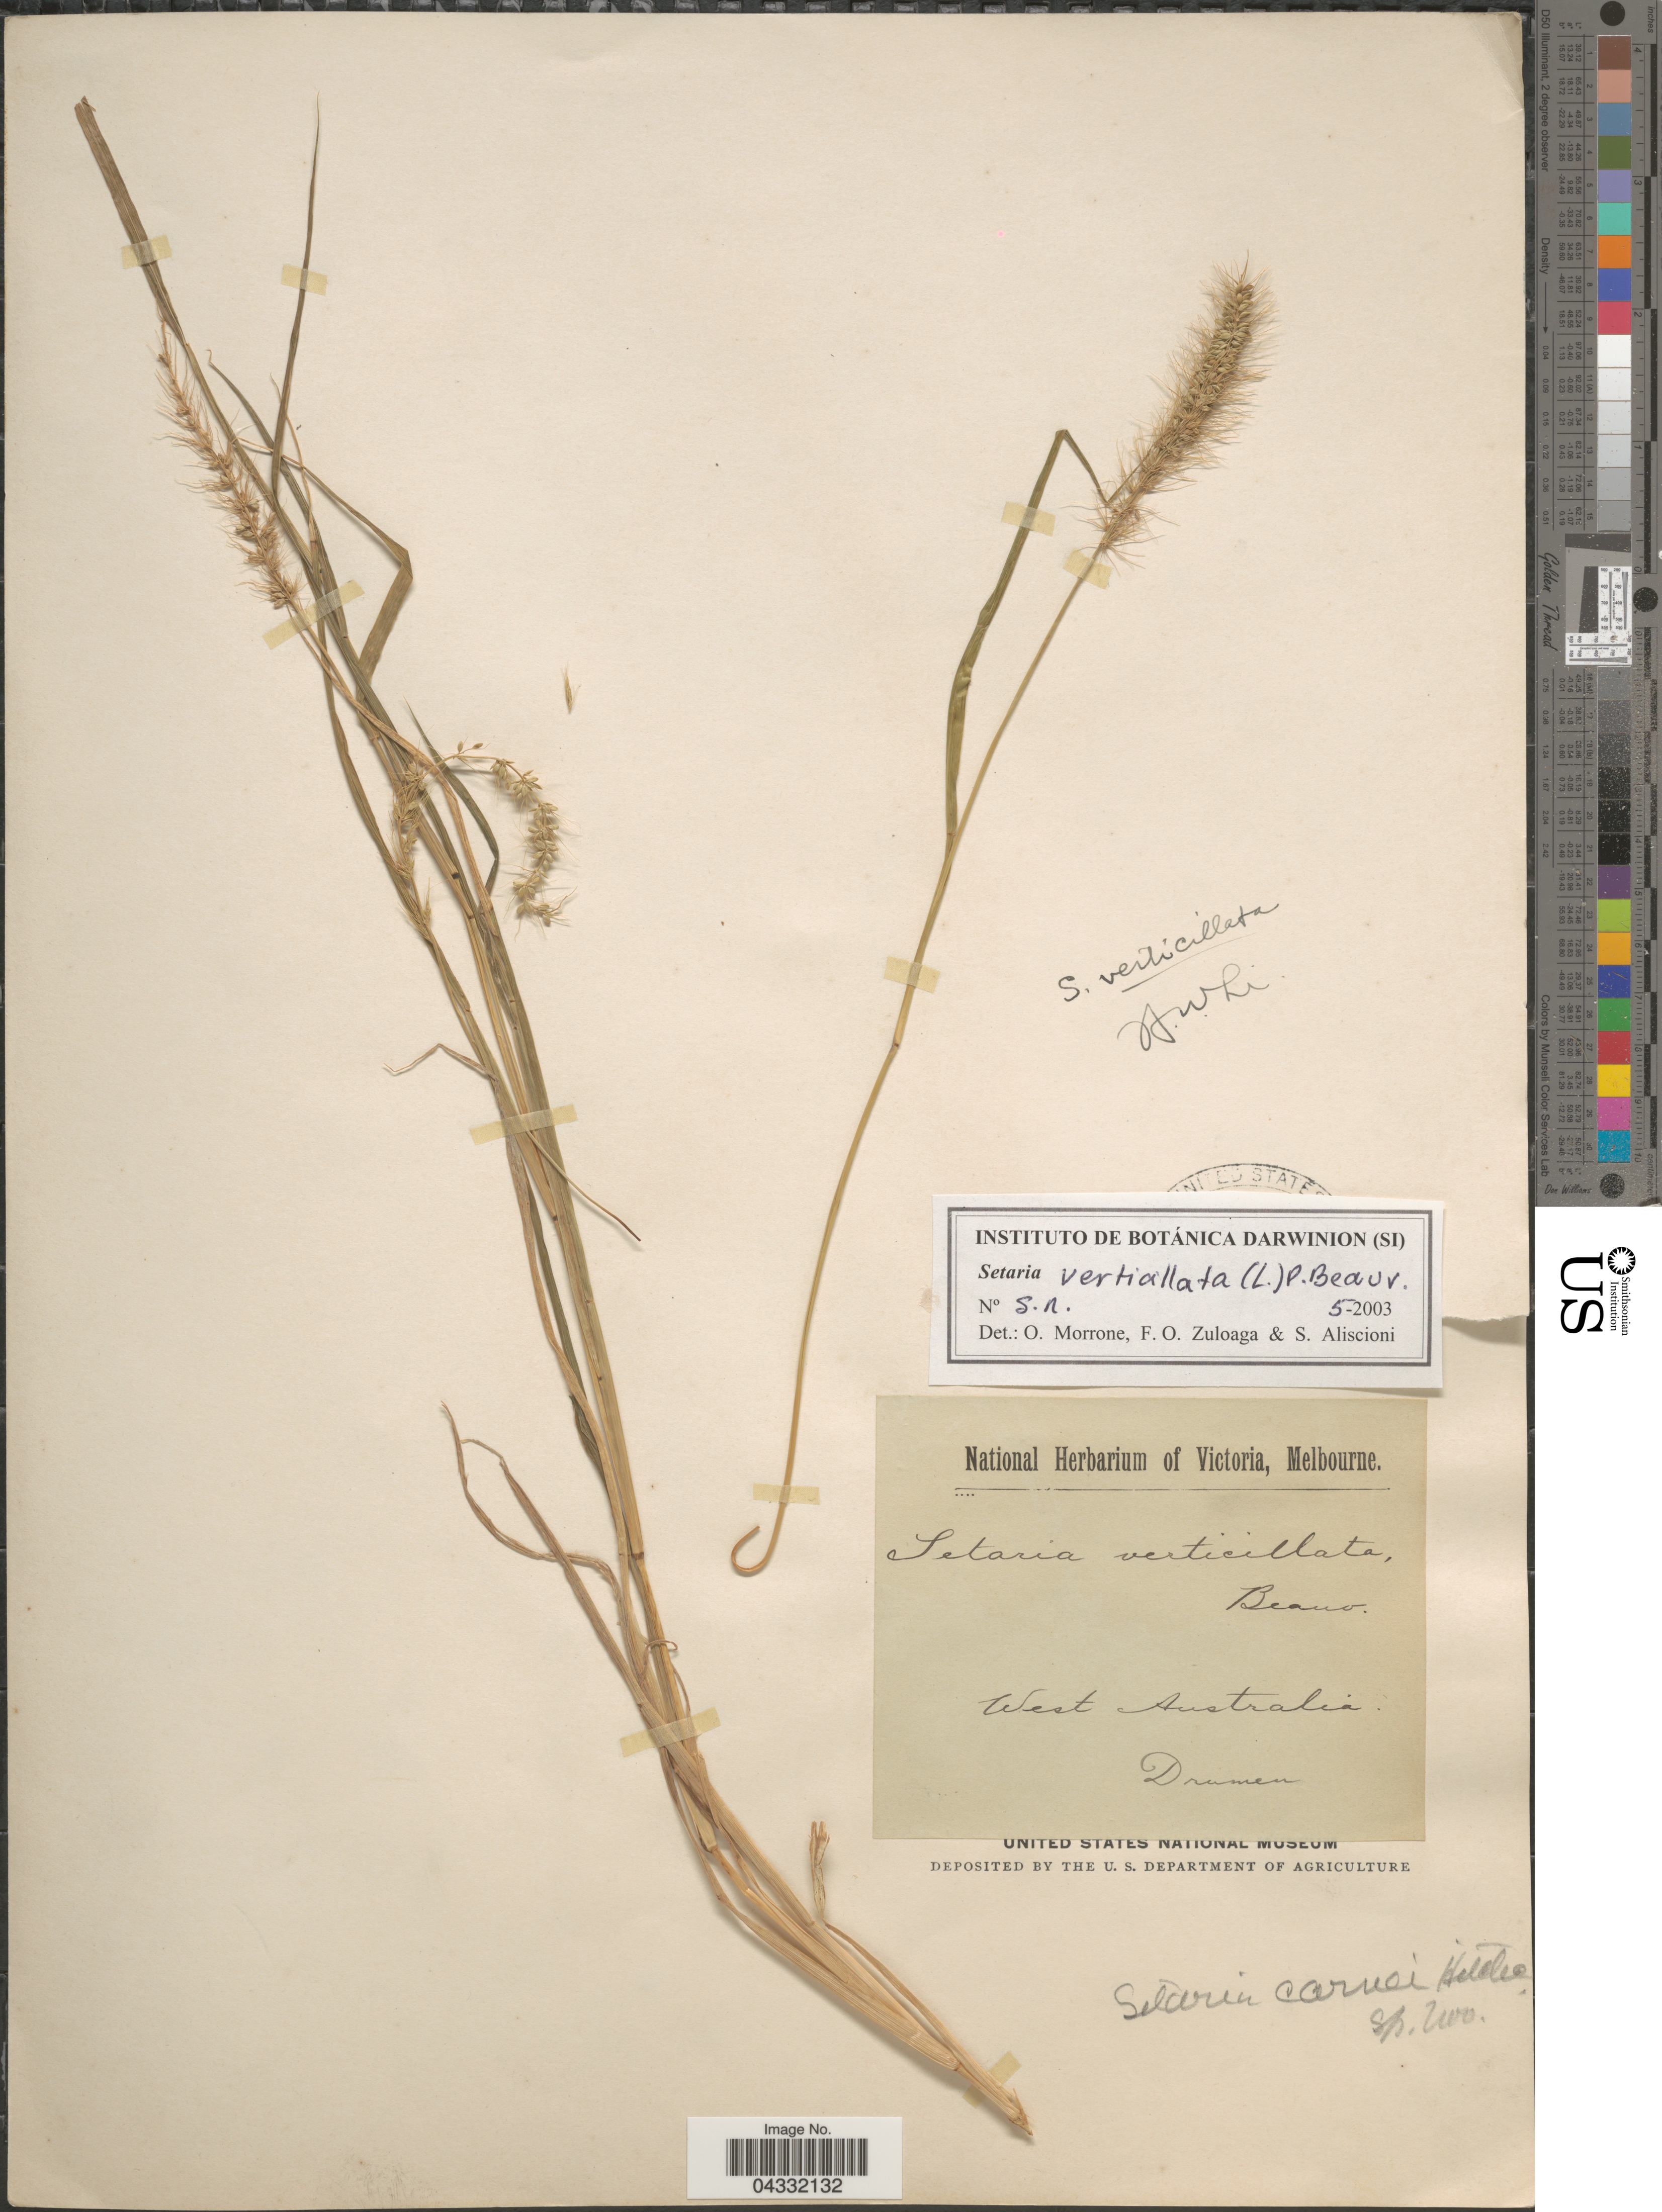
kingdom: Plantae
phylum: Tracheophyta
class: Liliopsida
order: Poales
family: Poaceae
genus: Setaria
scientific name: Setaria verticillata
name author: (L.) P. Beauv.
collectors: Drumen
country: Australia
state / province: Western Australia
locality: West Australia.